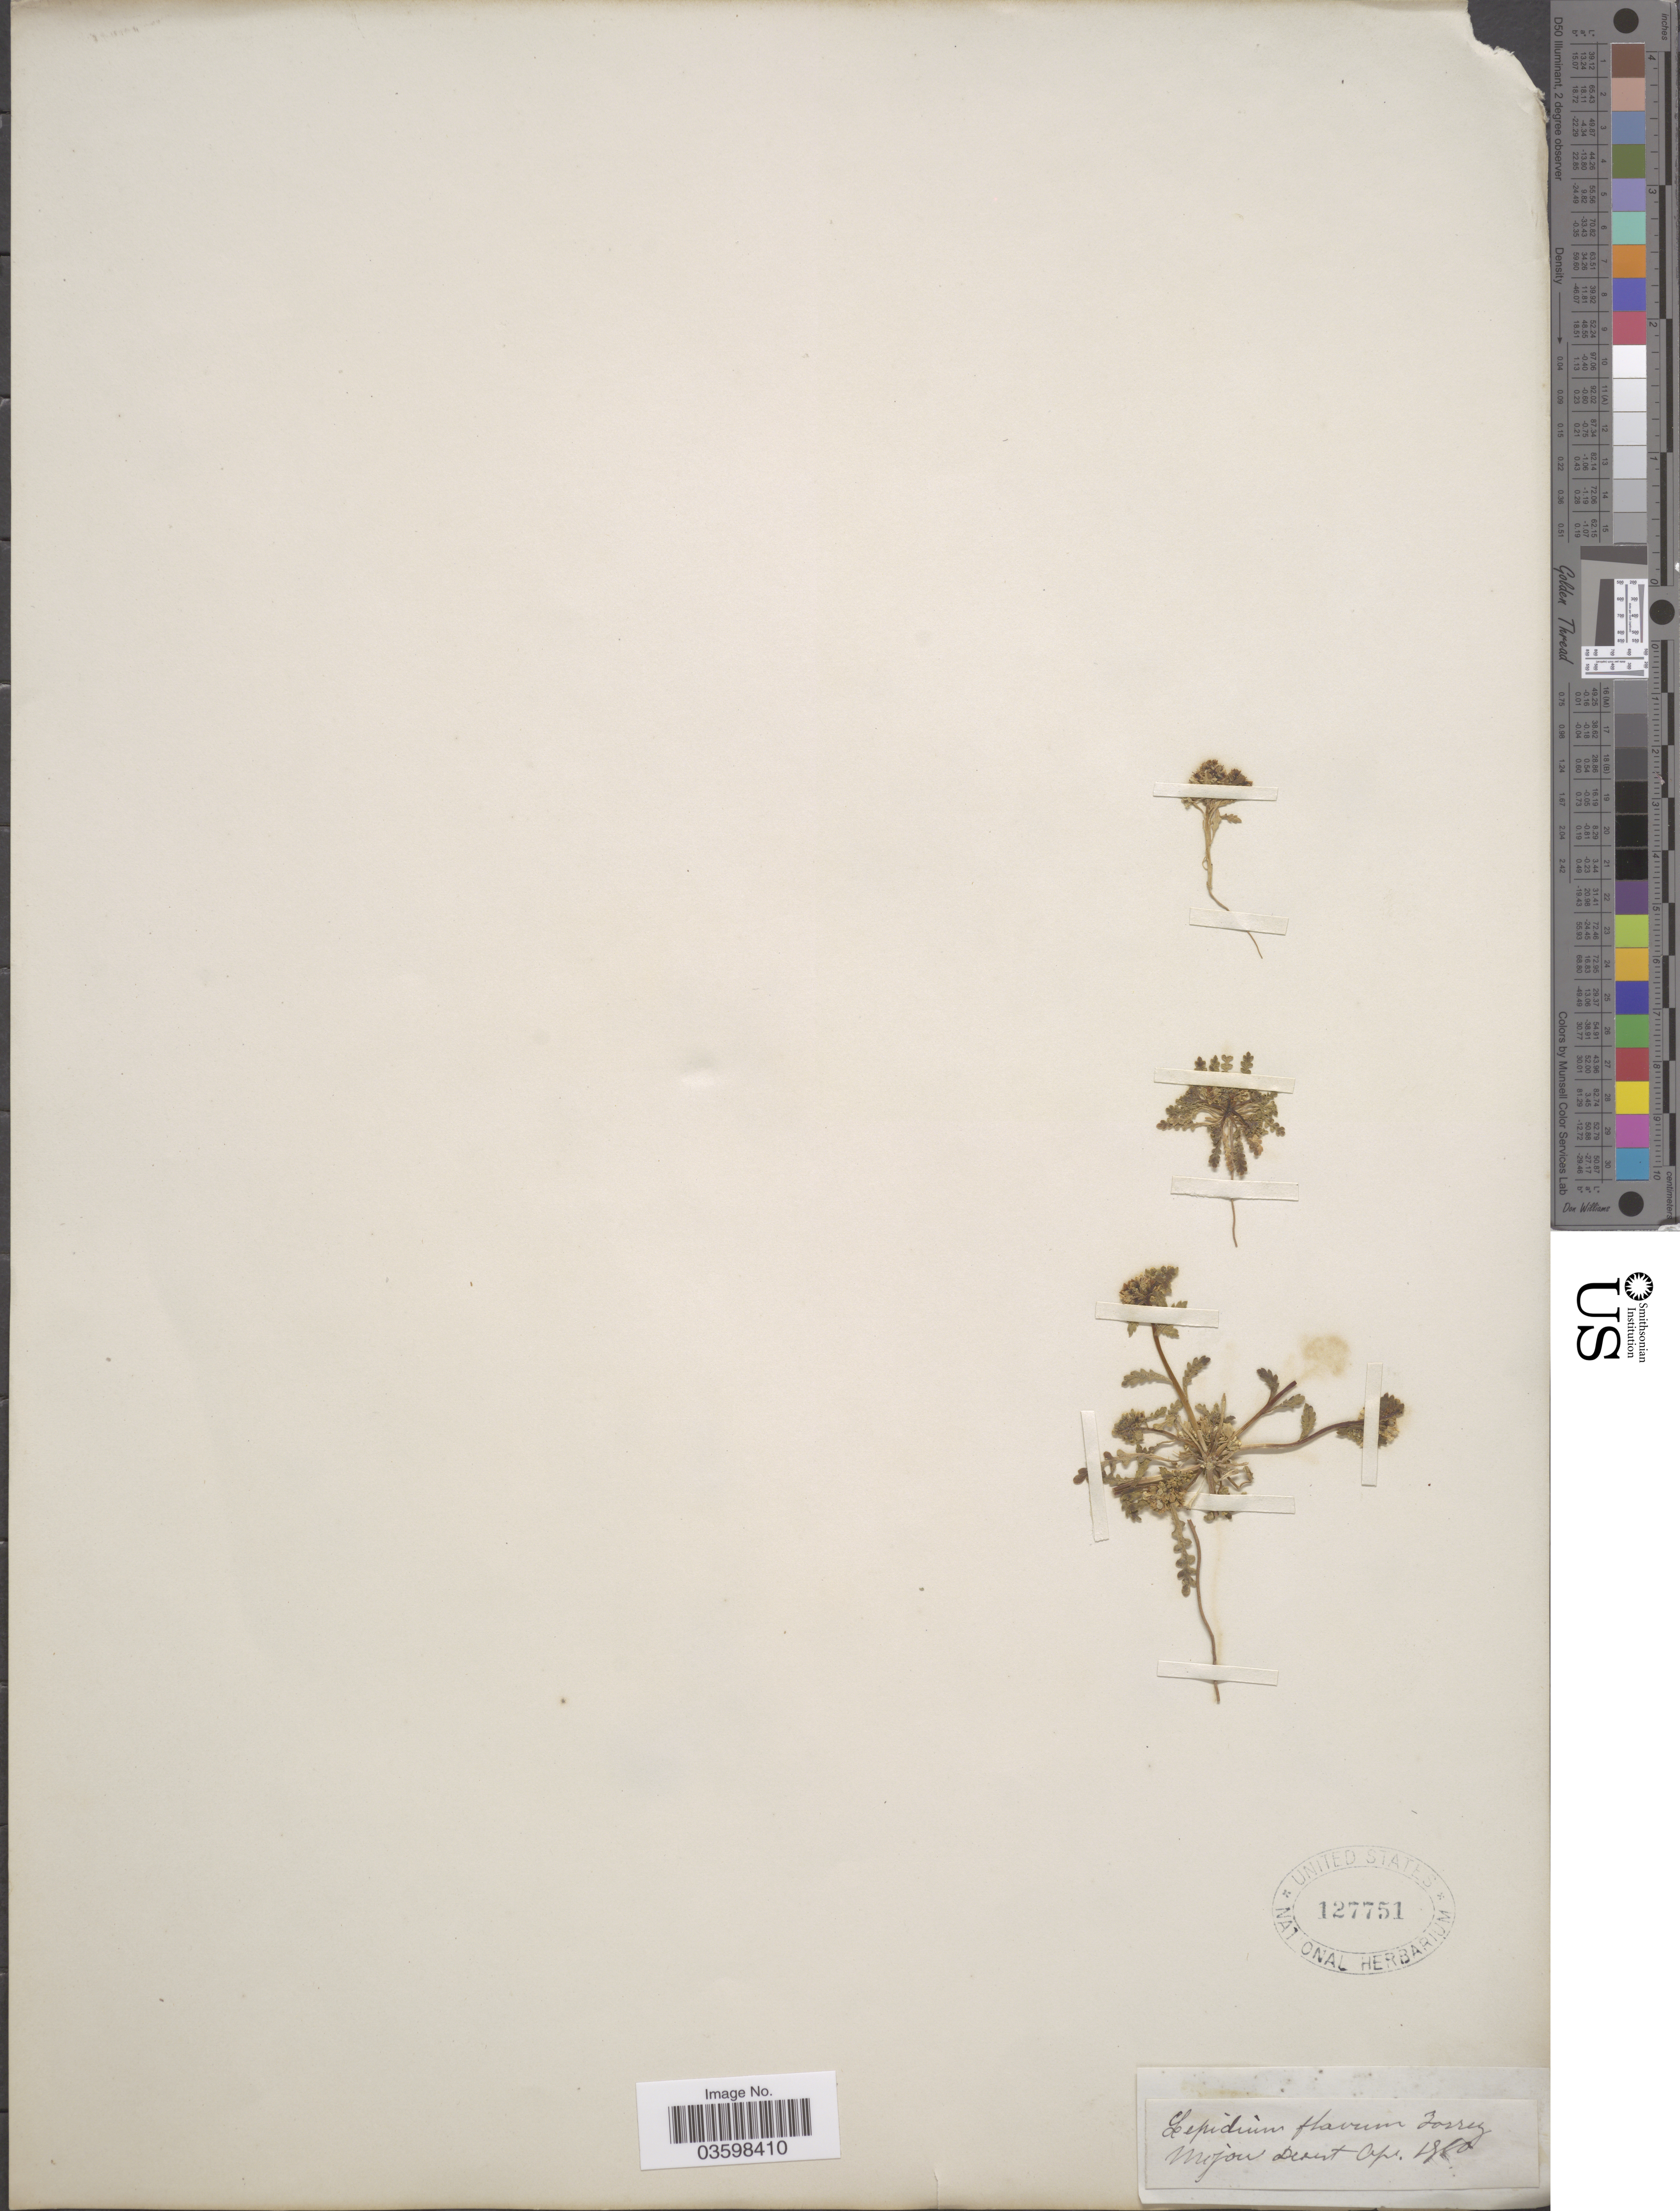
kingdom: Plantae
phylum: Tracheophyta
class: Magnoliopsida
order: Brassicales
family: Brassicaceae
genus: Lepidium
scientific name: Lepidium flavum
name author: Torr.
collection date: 1850-04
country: United States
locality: Mojave Desert.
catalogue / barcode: US 127751